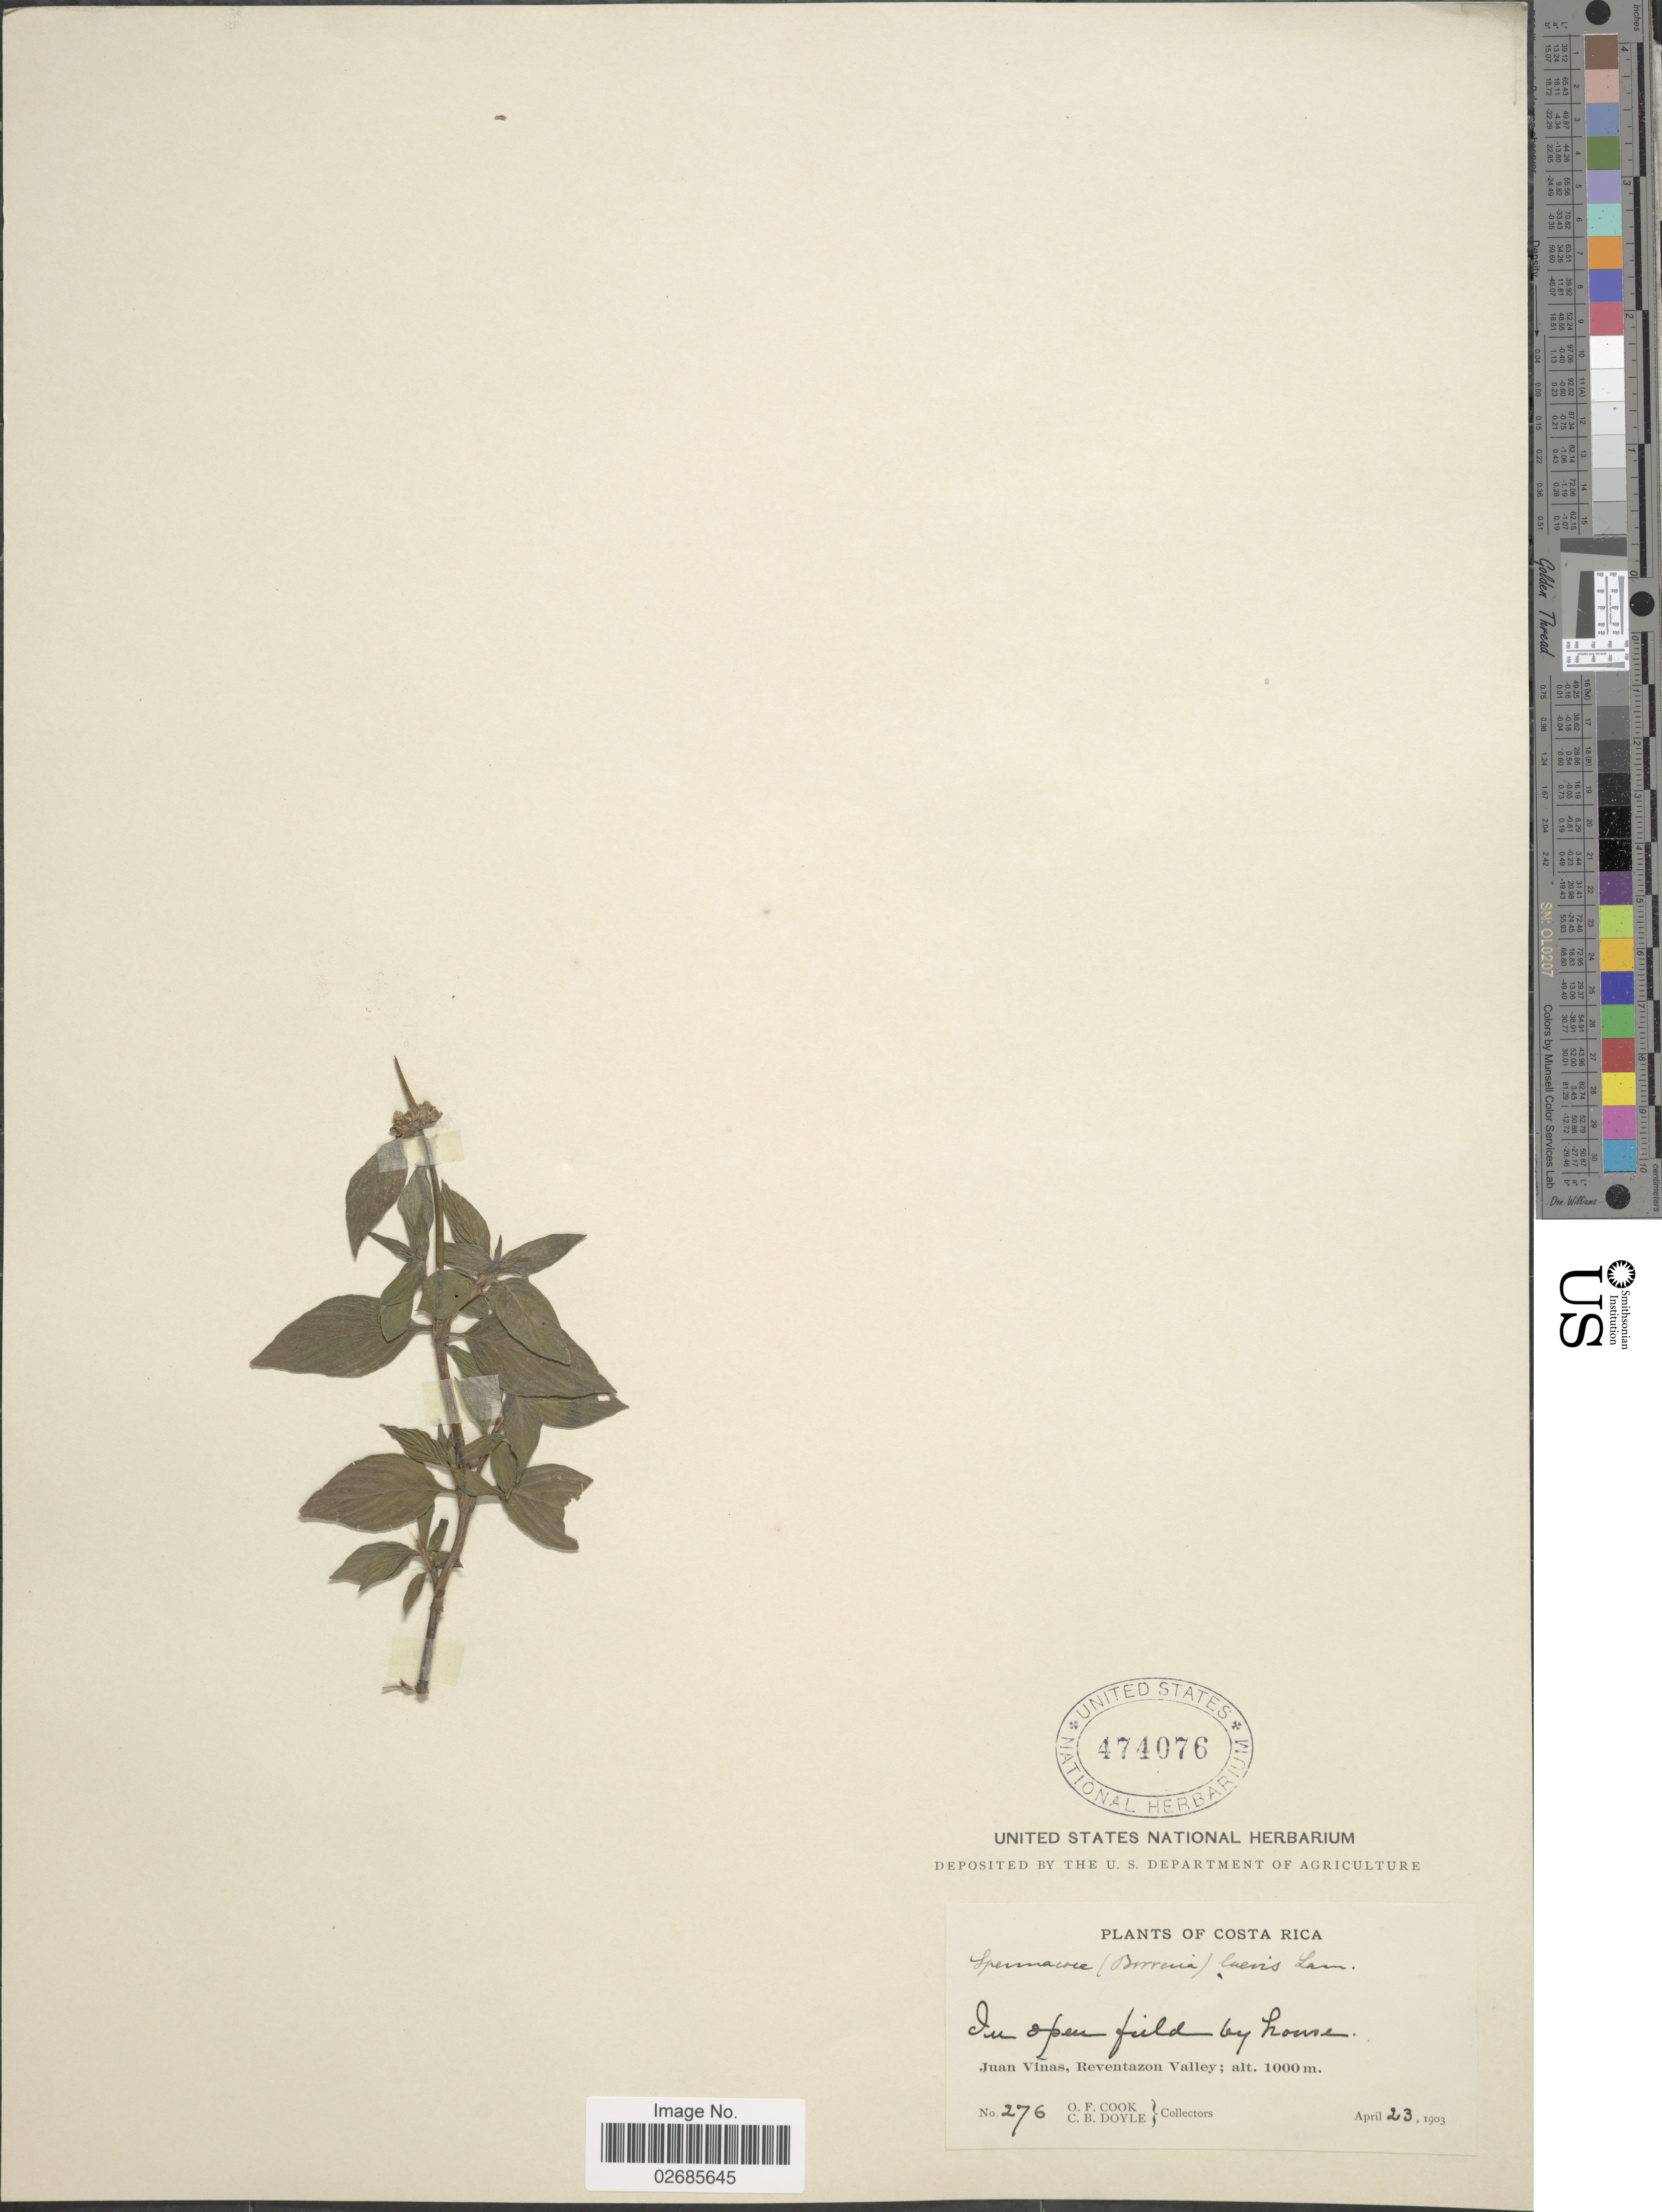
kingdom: Plantae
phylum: Tracheophyta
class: Magnoliopsida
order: Gentianales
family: Rubiaceae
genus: Borreria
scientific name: Borreria latifolia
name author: (Aubl.) K. Schum.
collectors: O. F. Cook & C. Doyle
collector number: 276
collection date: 1903-04-23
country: Costa Rica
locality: In open field by house, Juan Viñas, Reventazon Valley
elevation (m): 1000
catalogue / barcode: US 474076